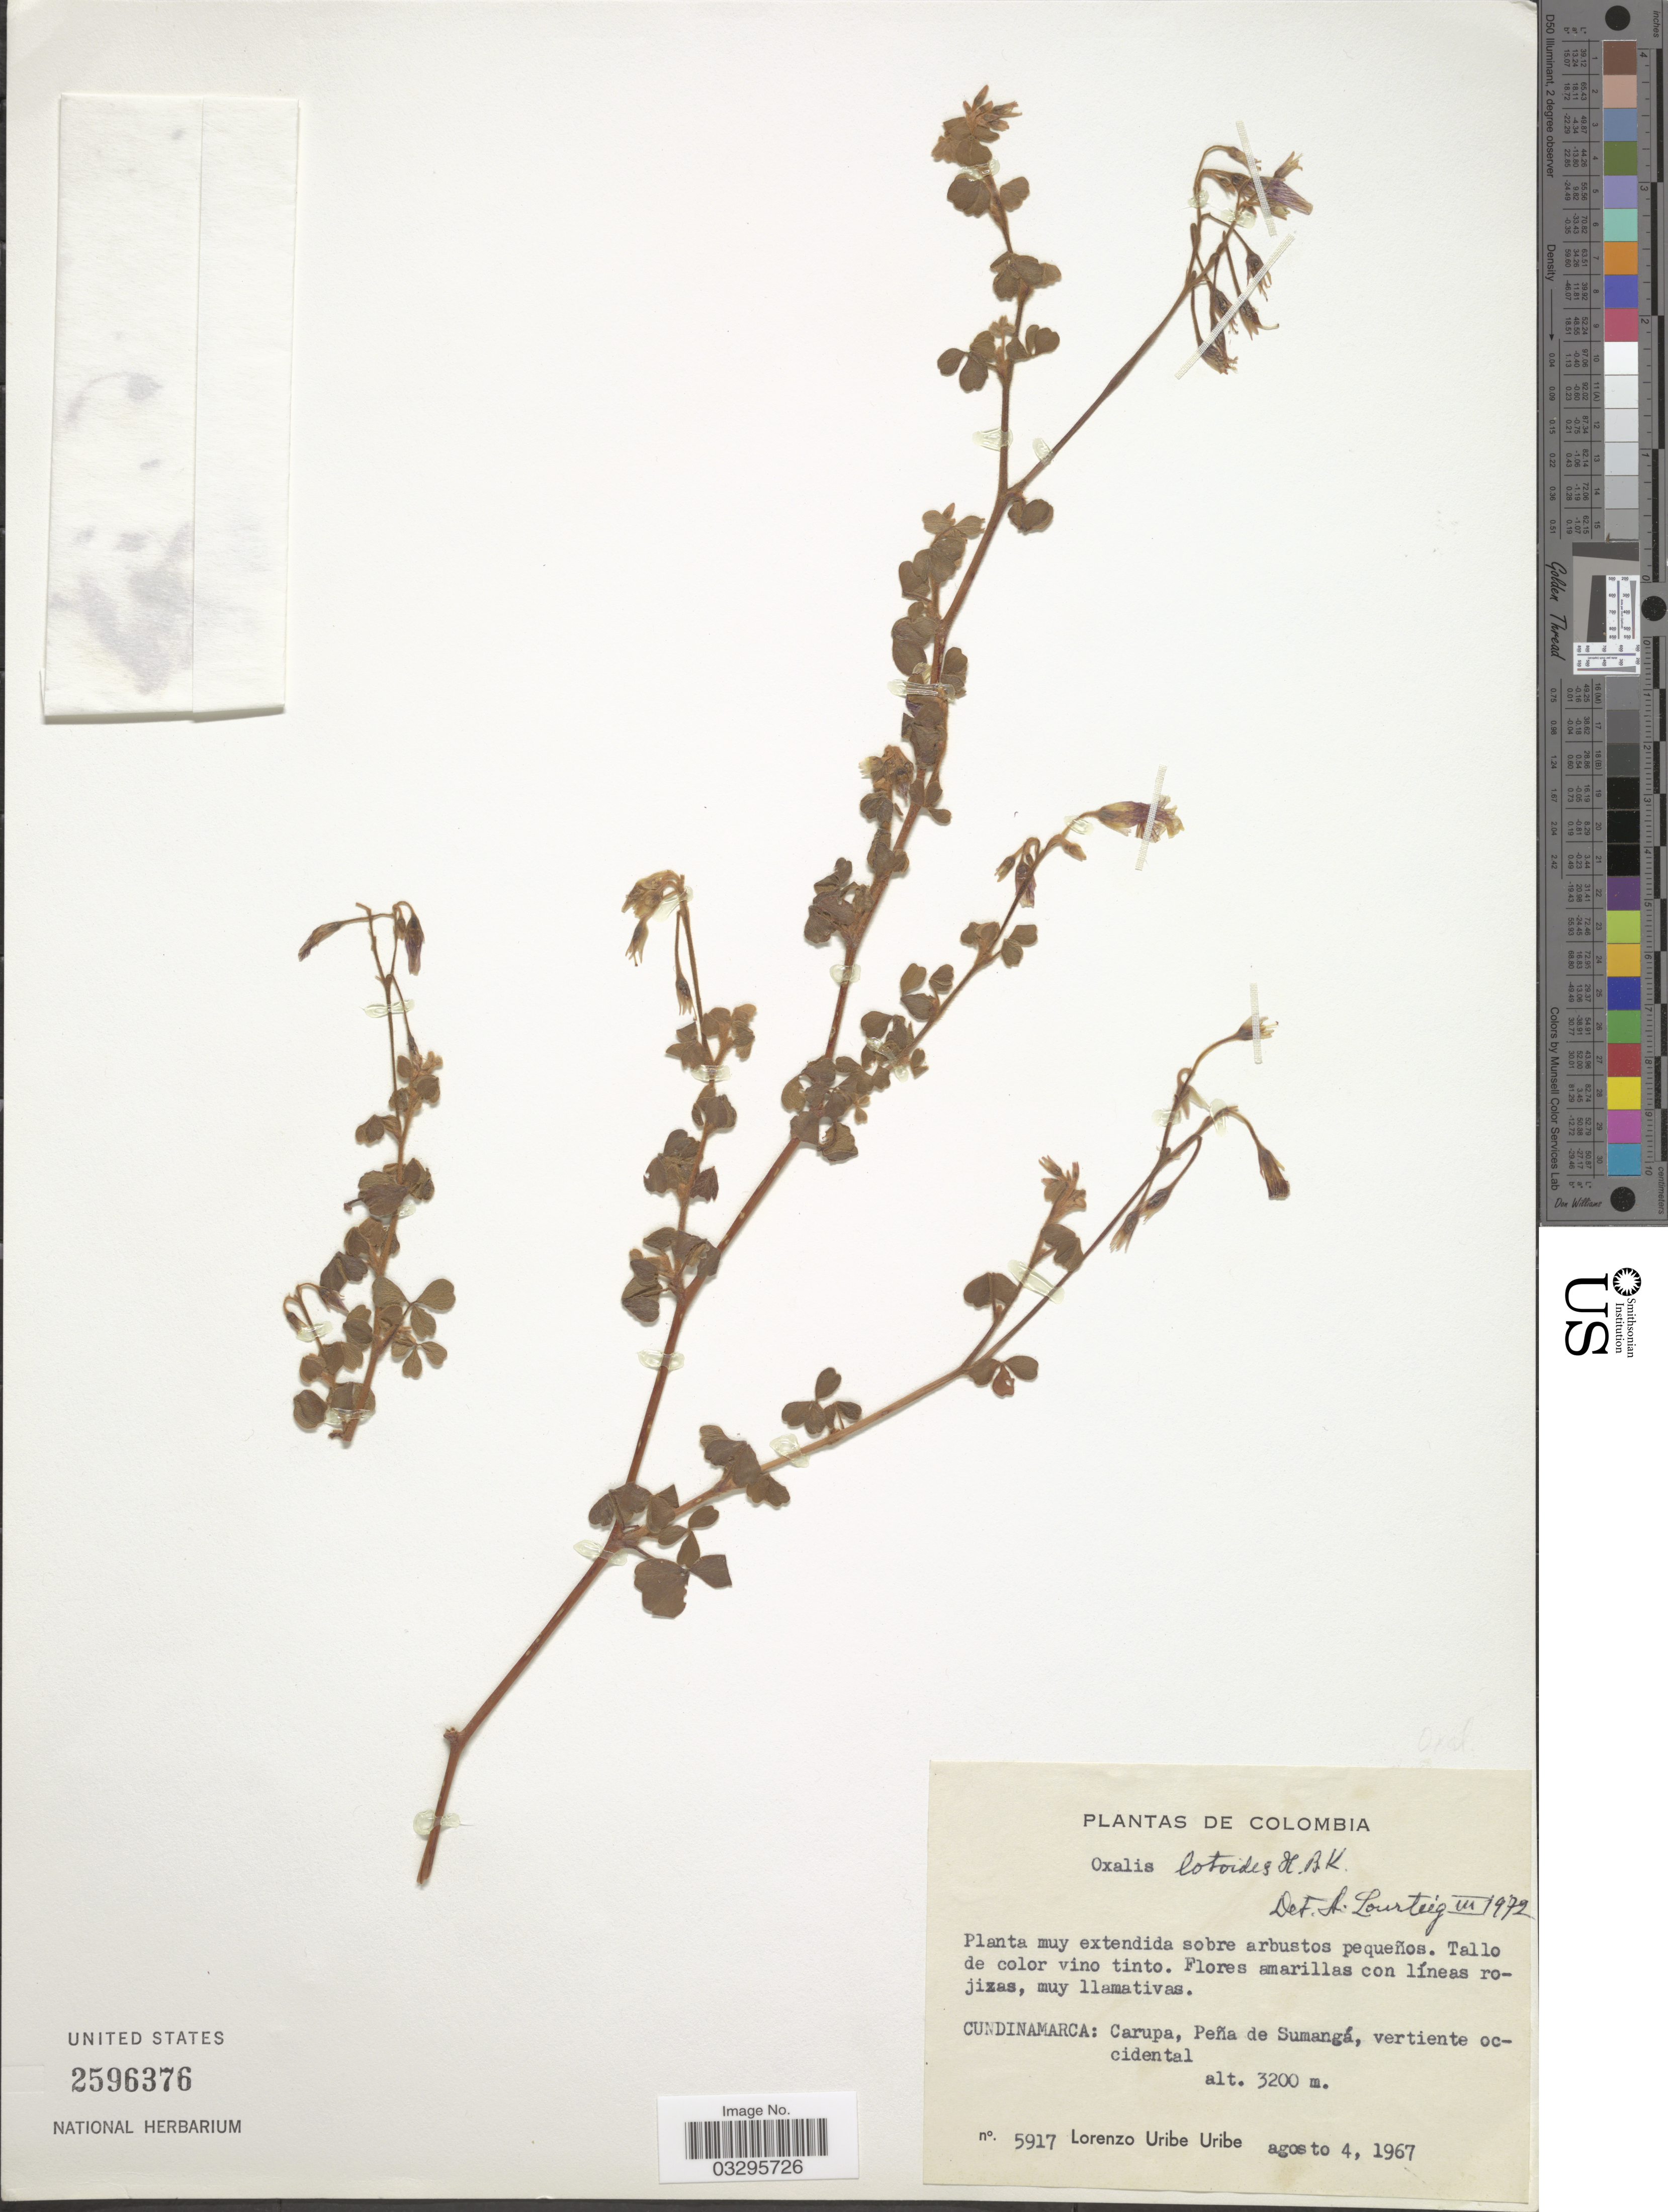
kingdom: Plantae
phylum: Tracheophyta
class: Magnoliopsida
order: Oxalidales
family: Oxalidaceae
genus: Oxalis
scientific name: Oxalis lotoides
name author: Kunth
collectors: L. Uribe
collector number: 5917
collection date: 1967-08-04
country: Colombia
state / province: Cundinamarca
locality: Carupa, Peña de Sumangá, vertiente occidental.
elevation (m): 3200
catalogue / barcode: US 2596376